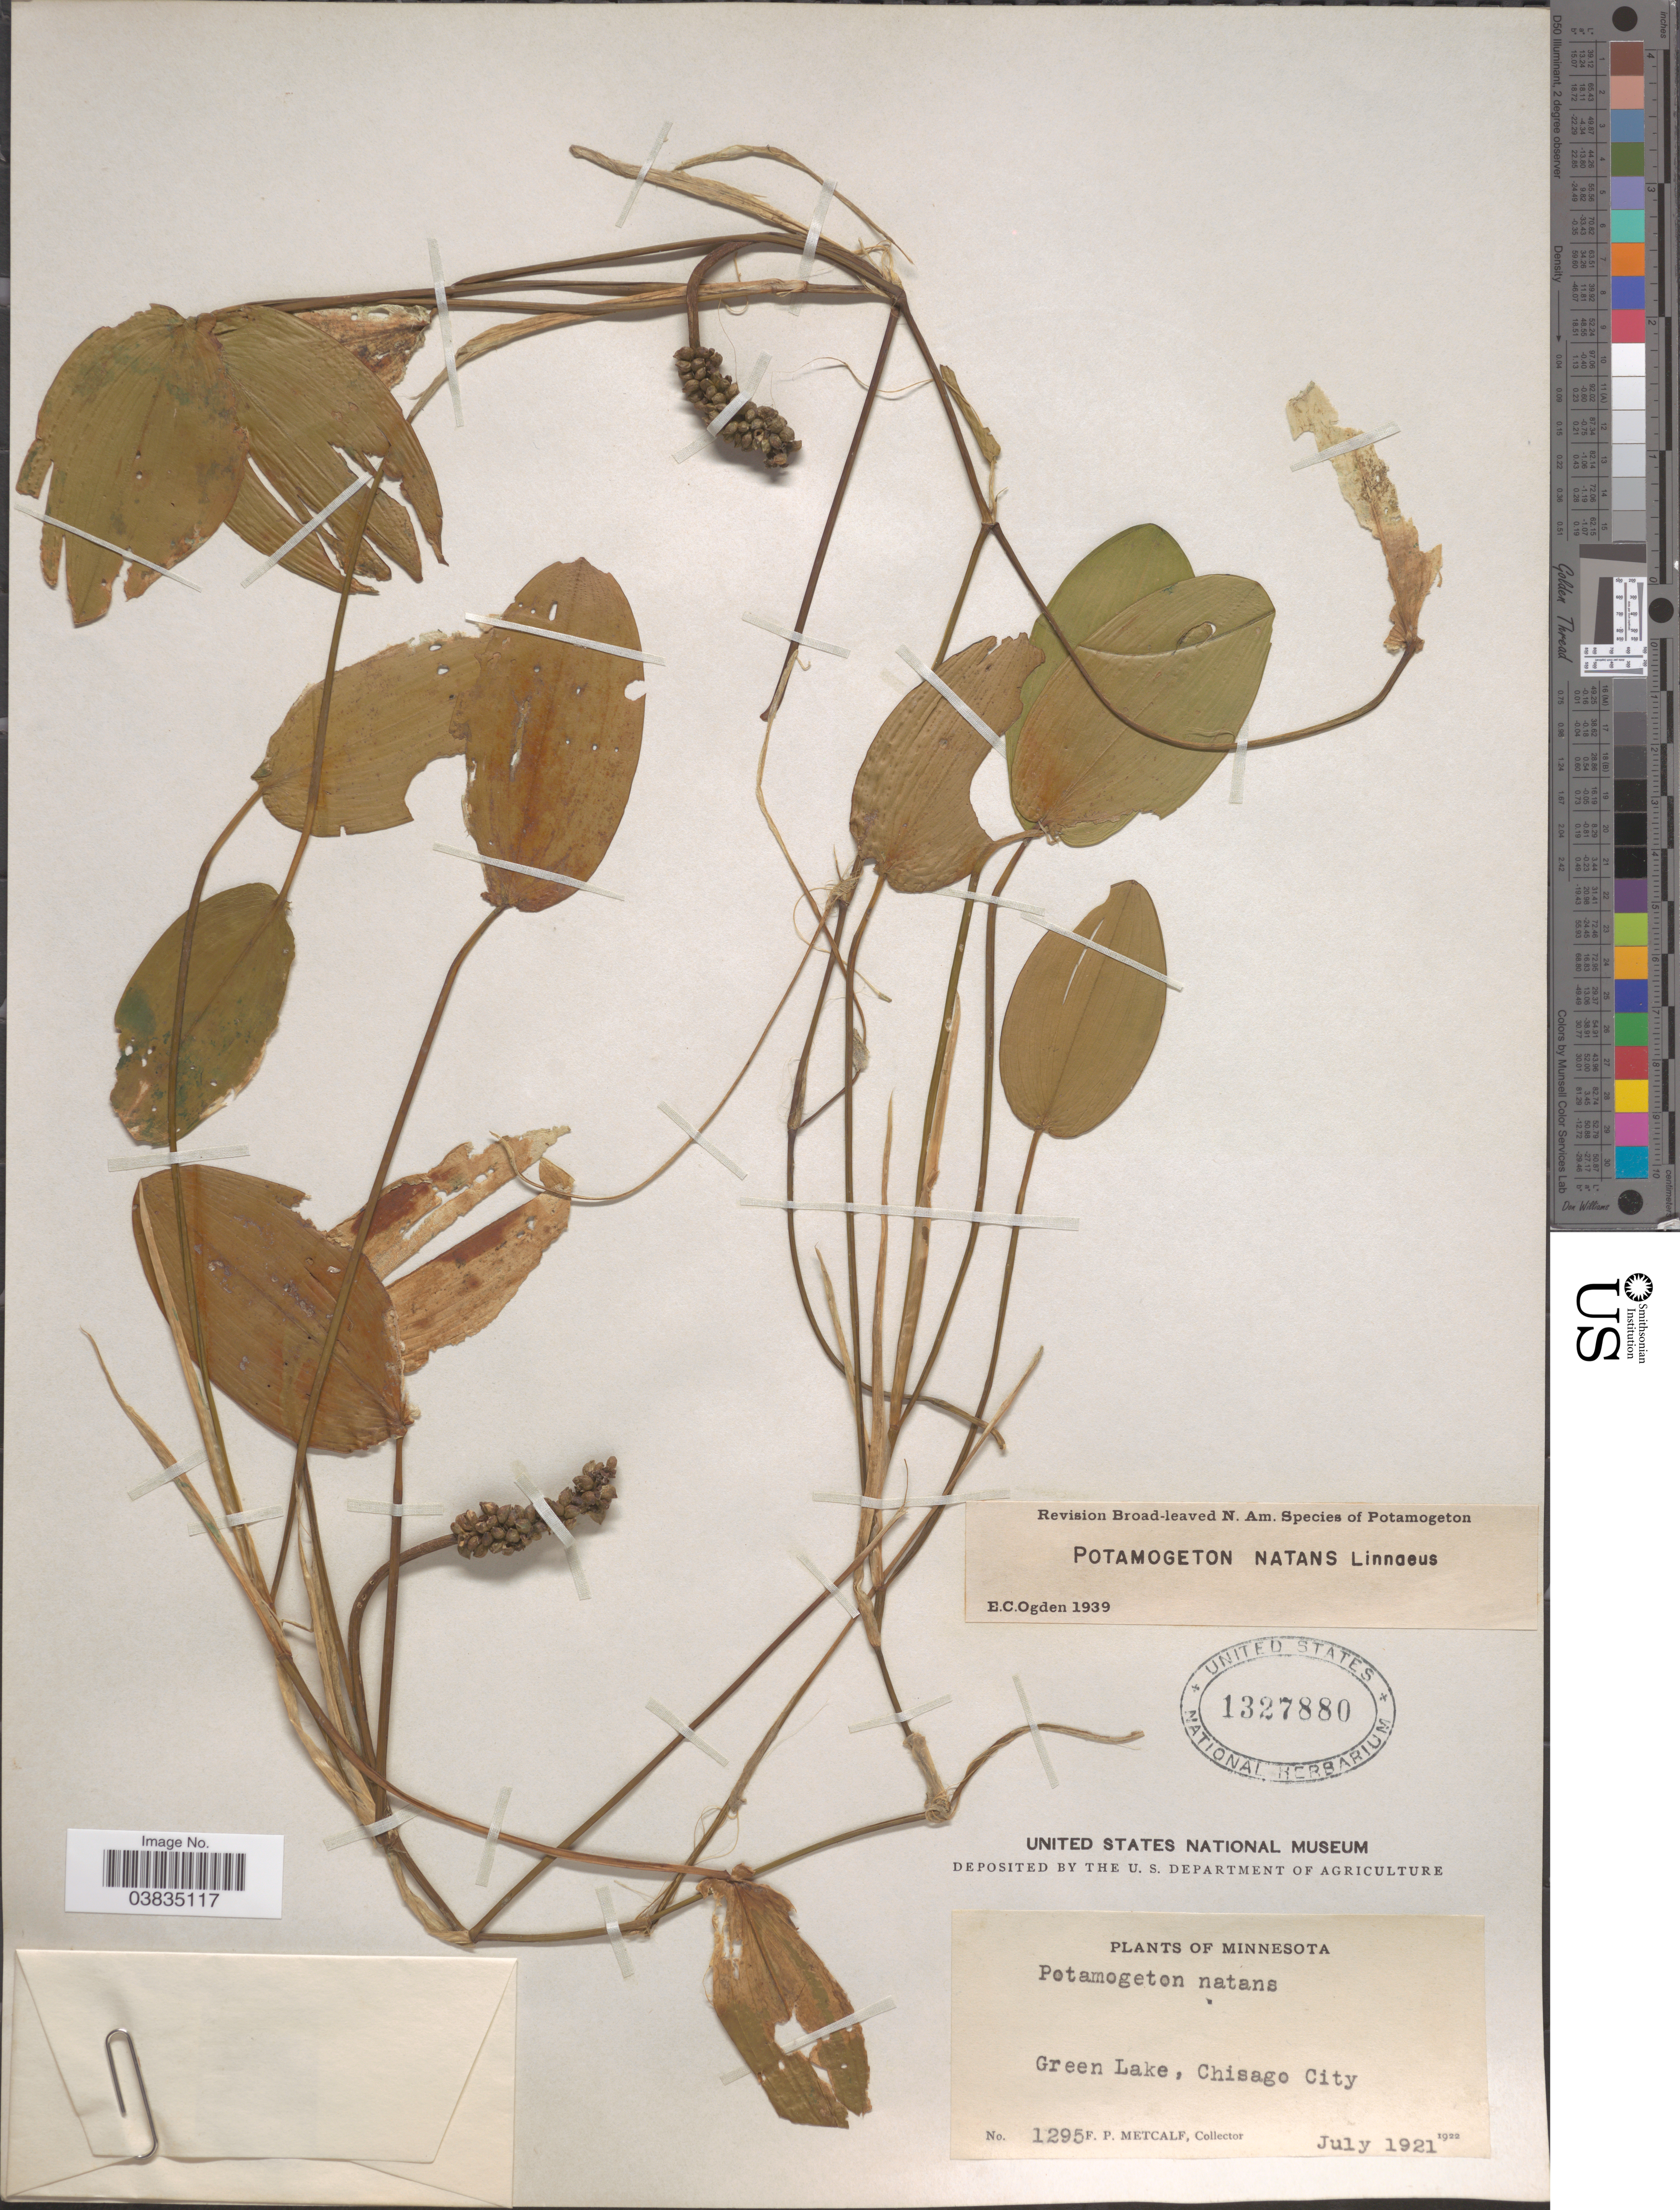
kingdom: Plantae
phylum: Tracheophyta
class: Liliopsida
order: Alismatales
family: Potamogetonaceae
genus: Potamogeton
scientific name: Potamogeton natans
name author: L.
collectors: F. Metcalf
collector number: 1295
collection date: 1921-07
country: United States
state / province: Minnesota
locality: Green Lake, Chisago City.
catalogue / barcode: US 1327880